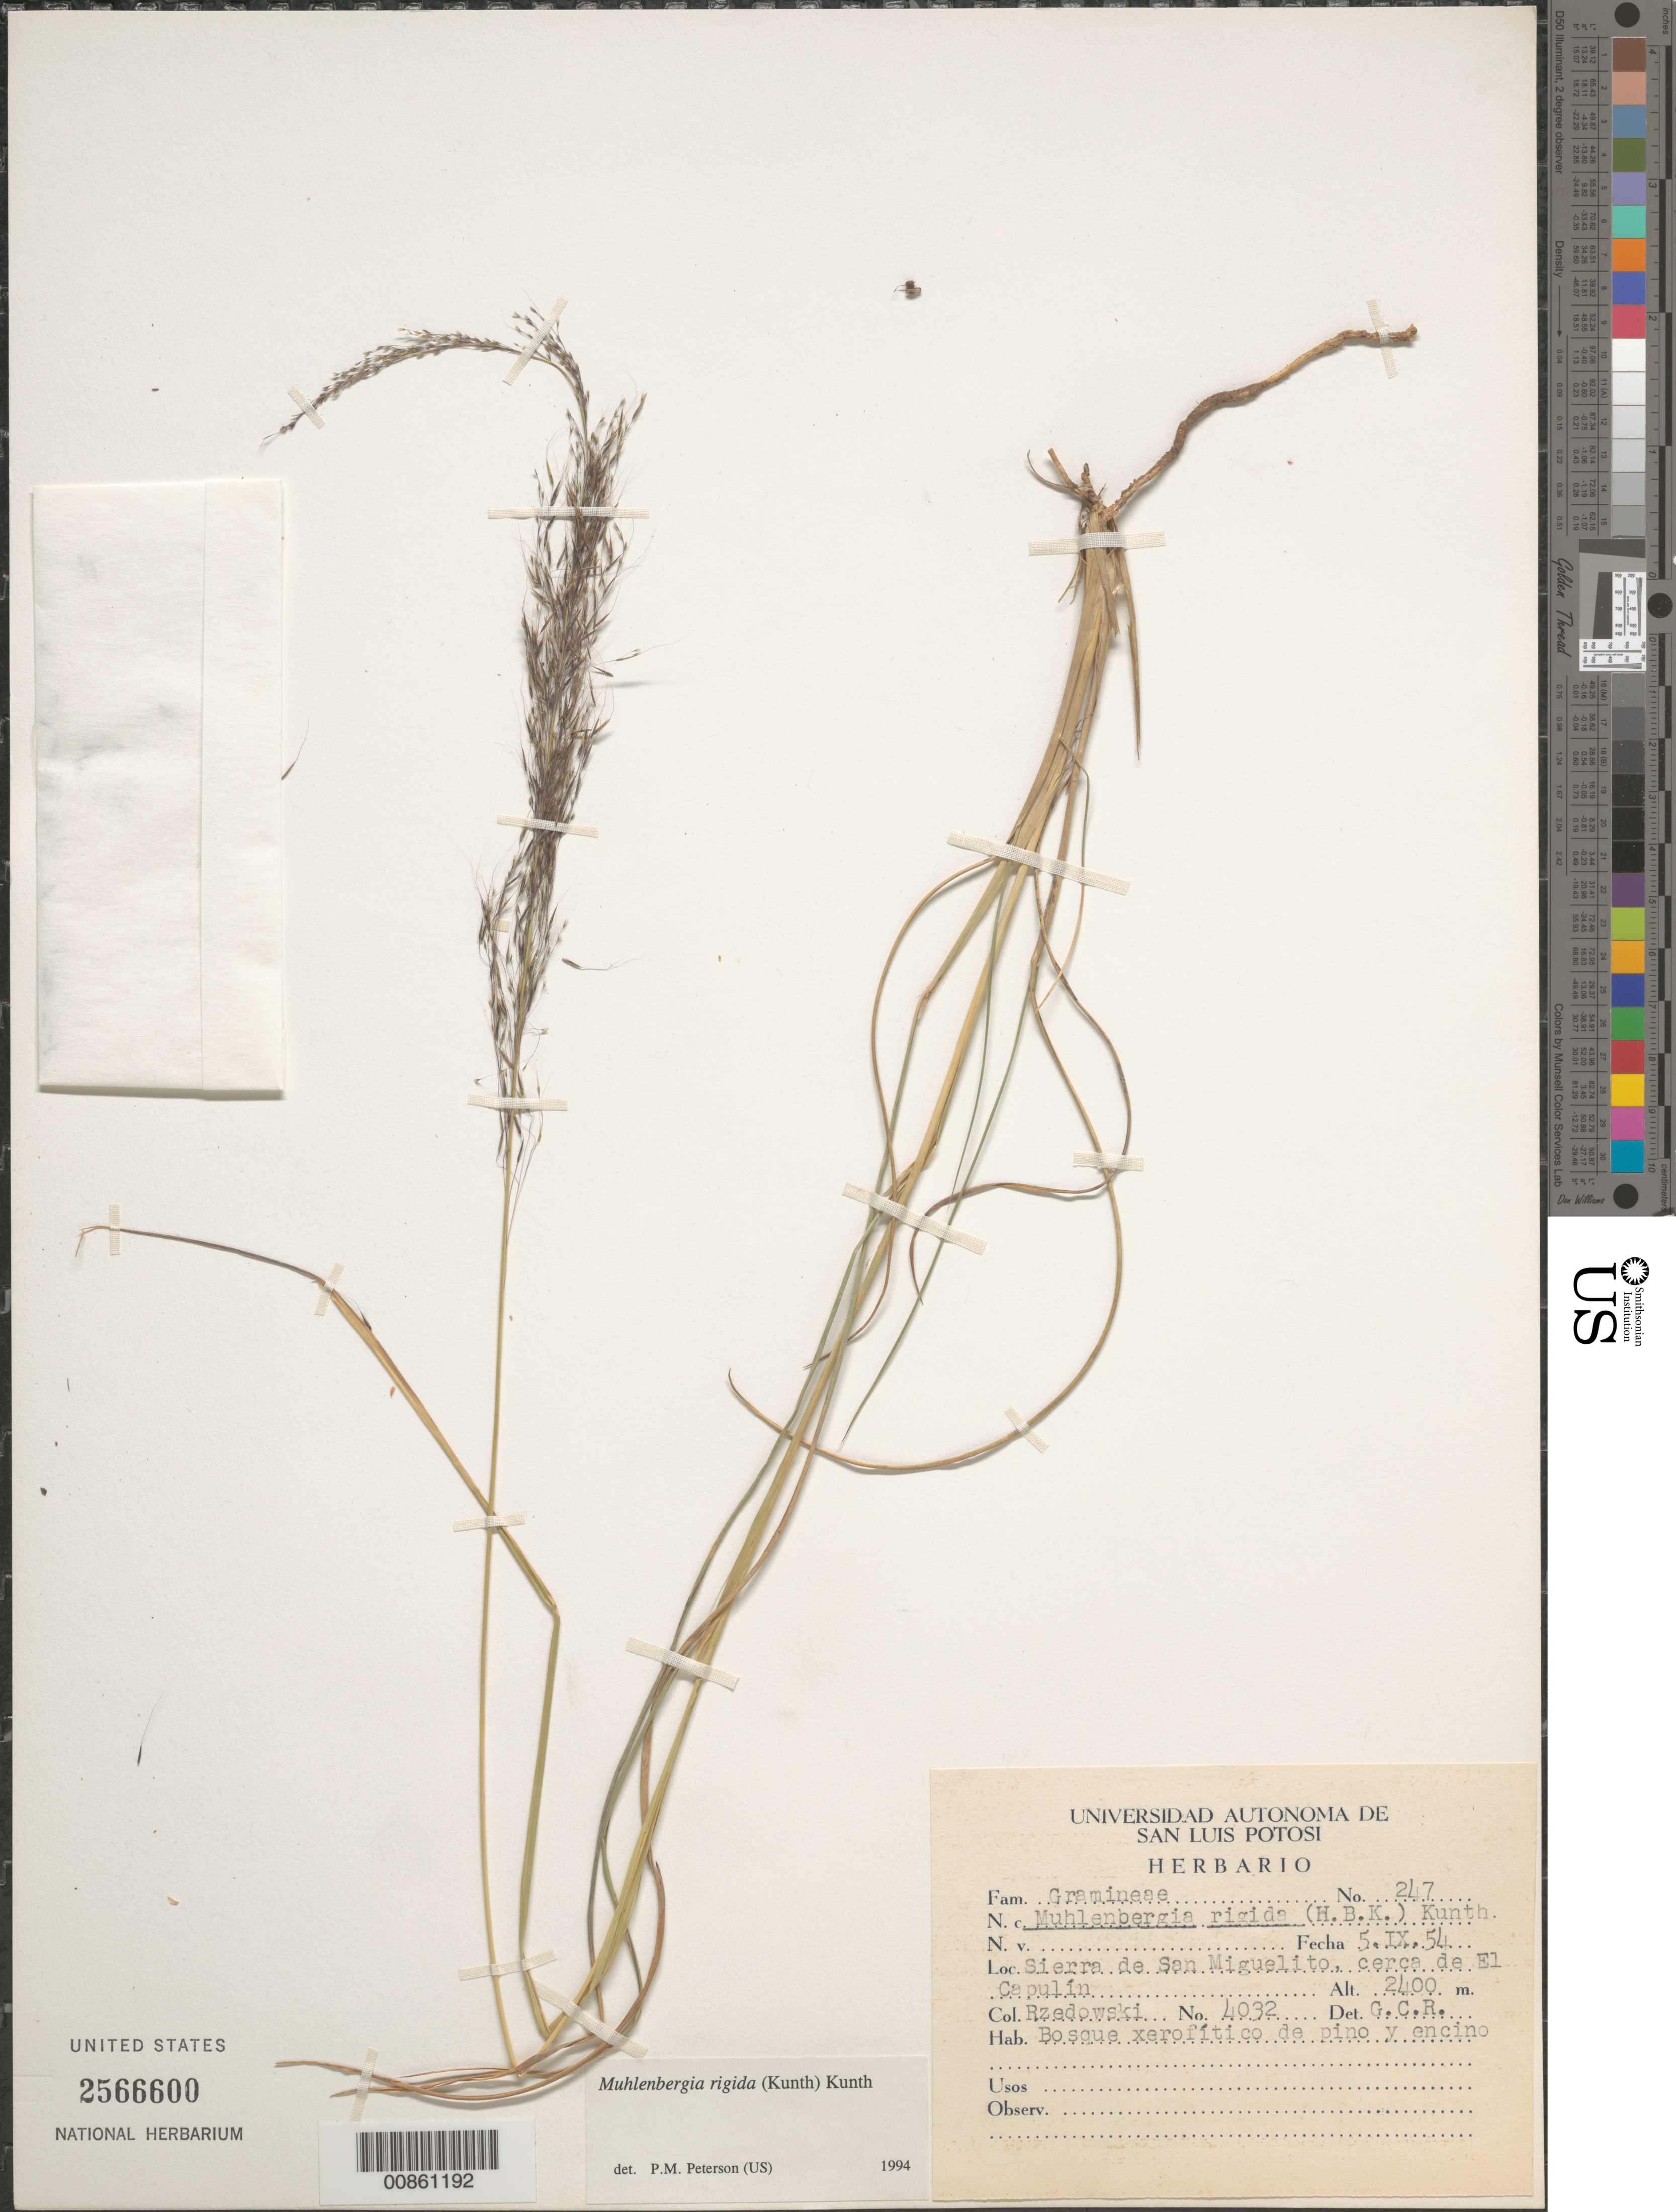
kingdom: Plantae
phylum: Tracheophyta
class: Liliopsida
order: Poales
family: Poaceae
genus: Muhlenbergia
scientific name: Muhlenbergia rigida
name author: (Kunth) Kunth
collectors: J. Rzedowski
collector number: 4032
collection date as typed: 05 Sep 1954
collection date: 1954-09-05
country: Mexico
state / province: San Luis Potosí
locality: Sierra de San Miguelito, cerca del Capulín, mpio. San Luis Potosí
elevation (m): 2400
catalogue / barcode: US 2566600